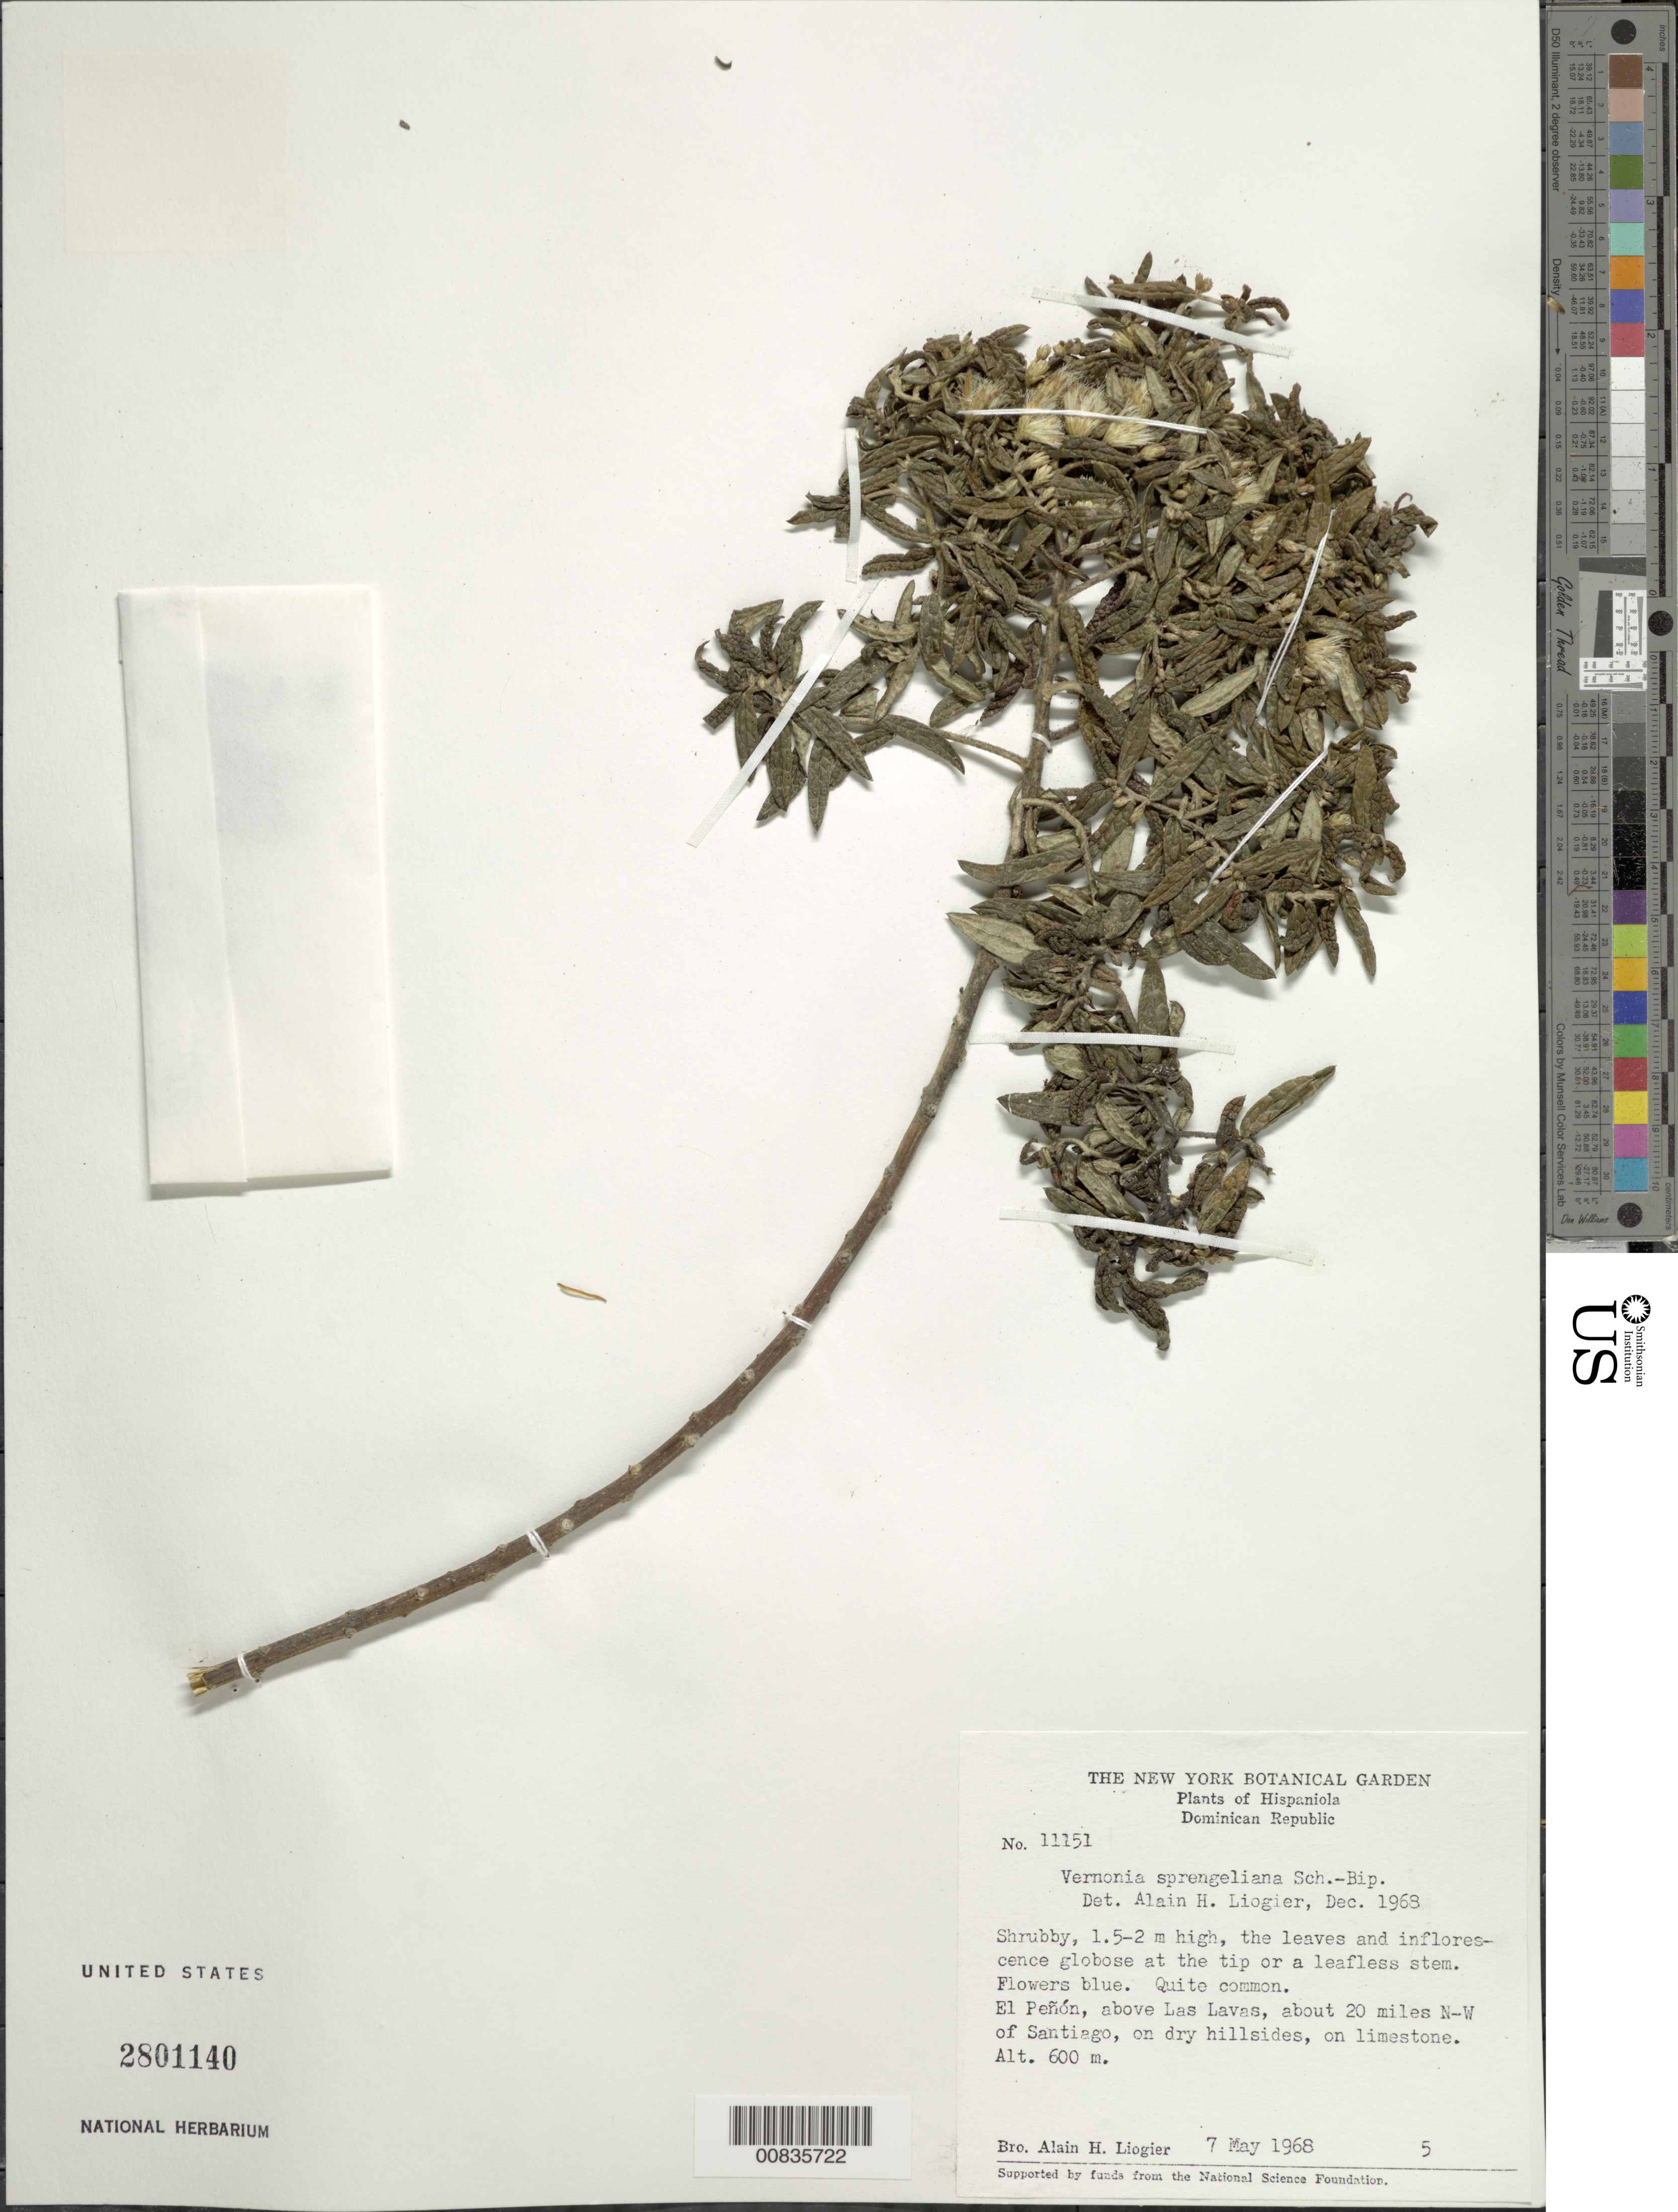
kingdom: Plantae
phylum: Tracheophyta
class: Magnoliopsida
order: Asterales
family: Asteraceae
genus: Lepidaploa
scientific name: Lepidaploa sprengeliana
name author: (Sch. Bip.) H. Rob.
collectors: A. H. Liogier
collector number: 11151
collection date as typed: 07 May 1968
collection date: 1968-05-07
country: Dominican Republic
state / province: Santiago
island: Hispaniola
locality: El Peñon, above Las Lavas, about 20 miles NW of Santiago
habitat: On dry hillsides on limestone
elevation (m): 600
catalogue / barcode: US 2801140